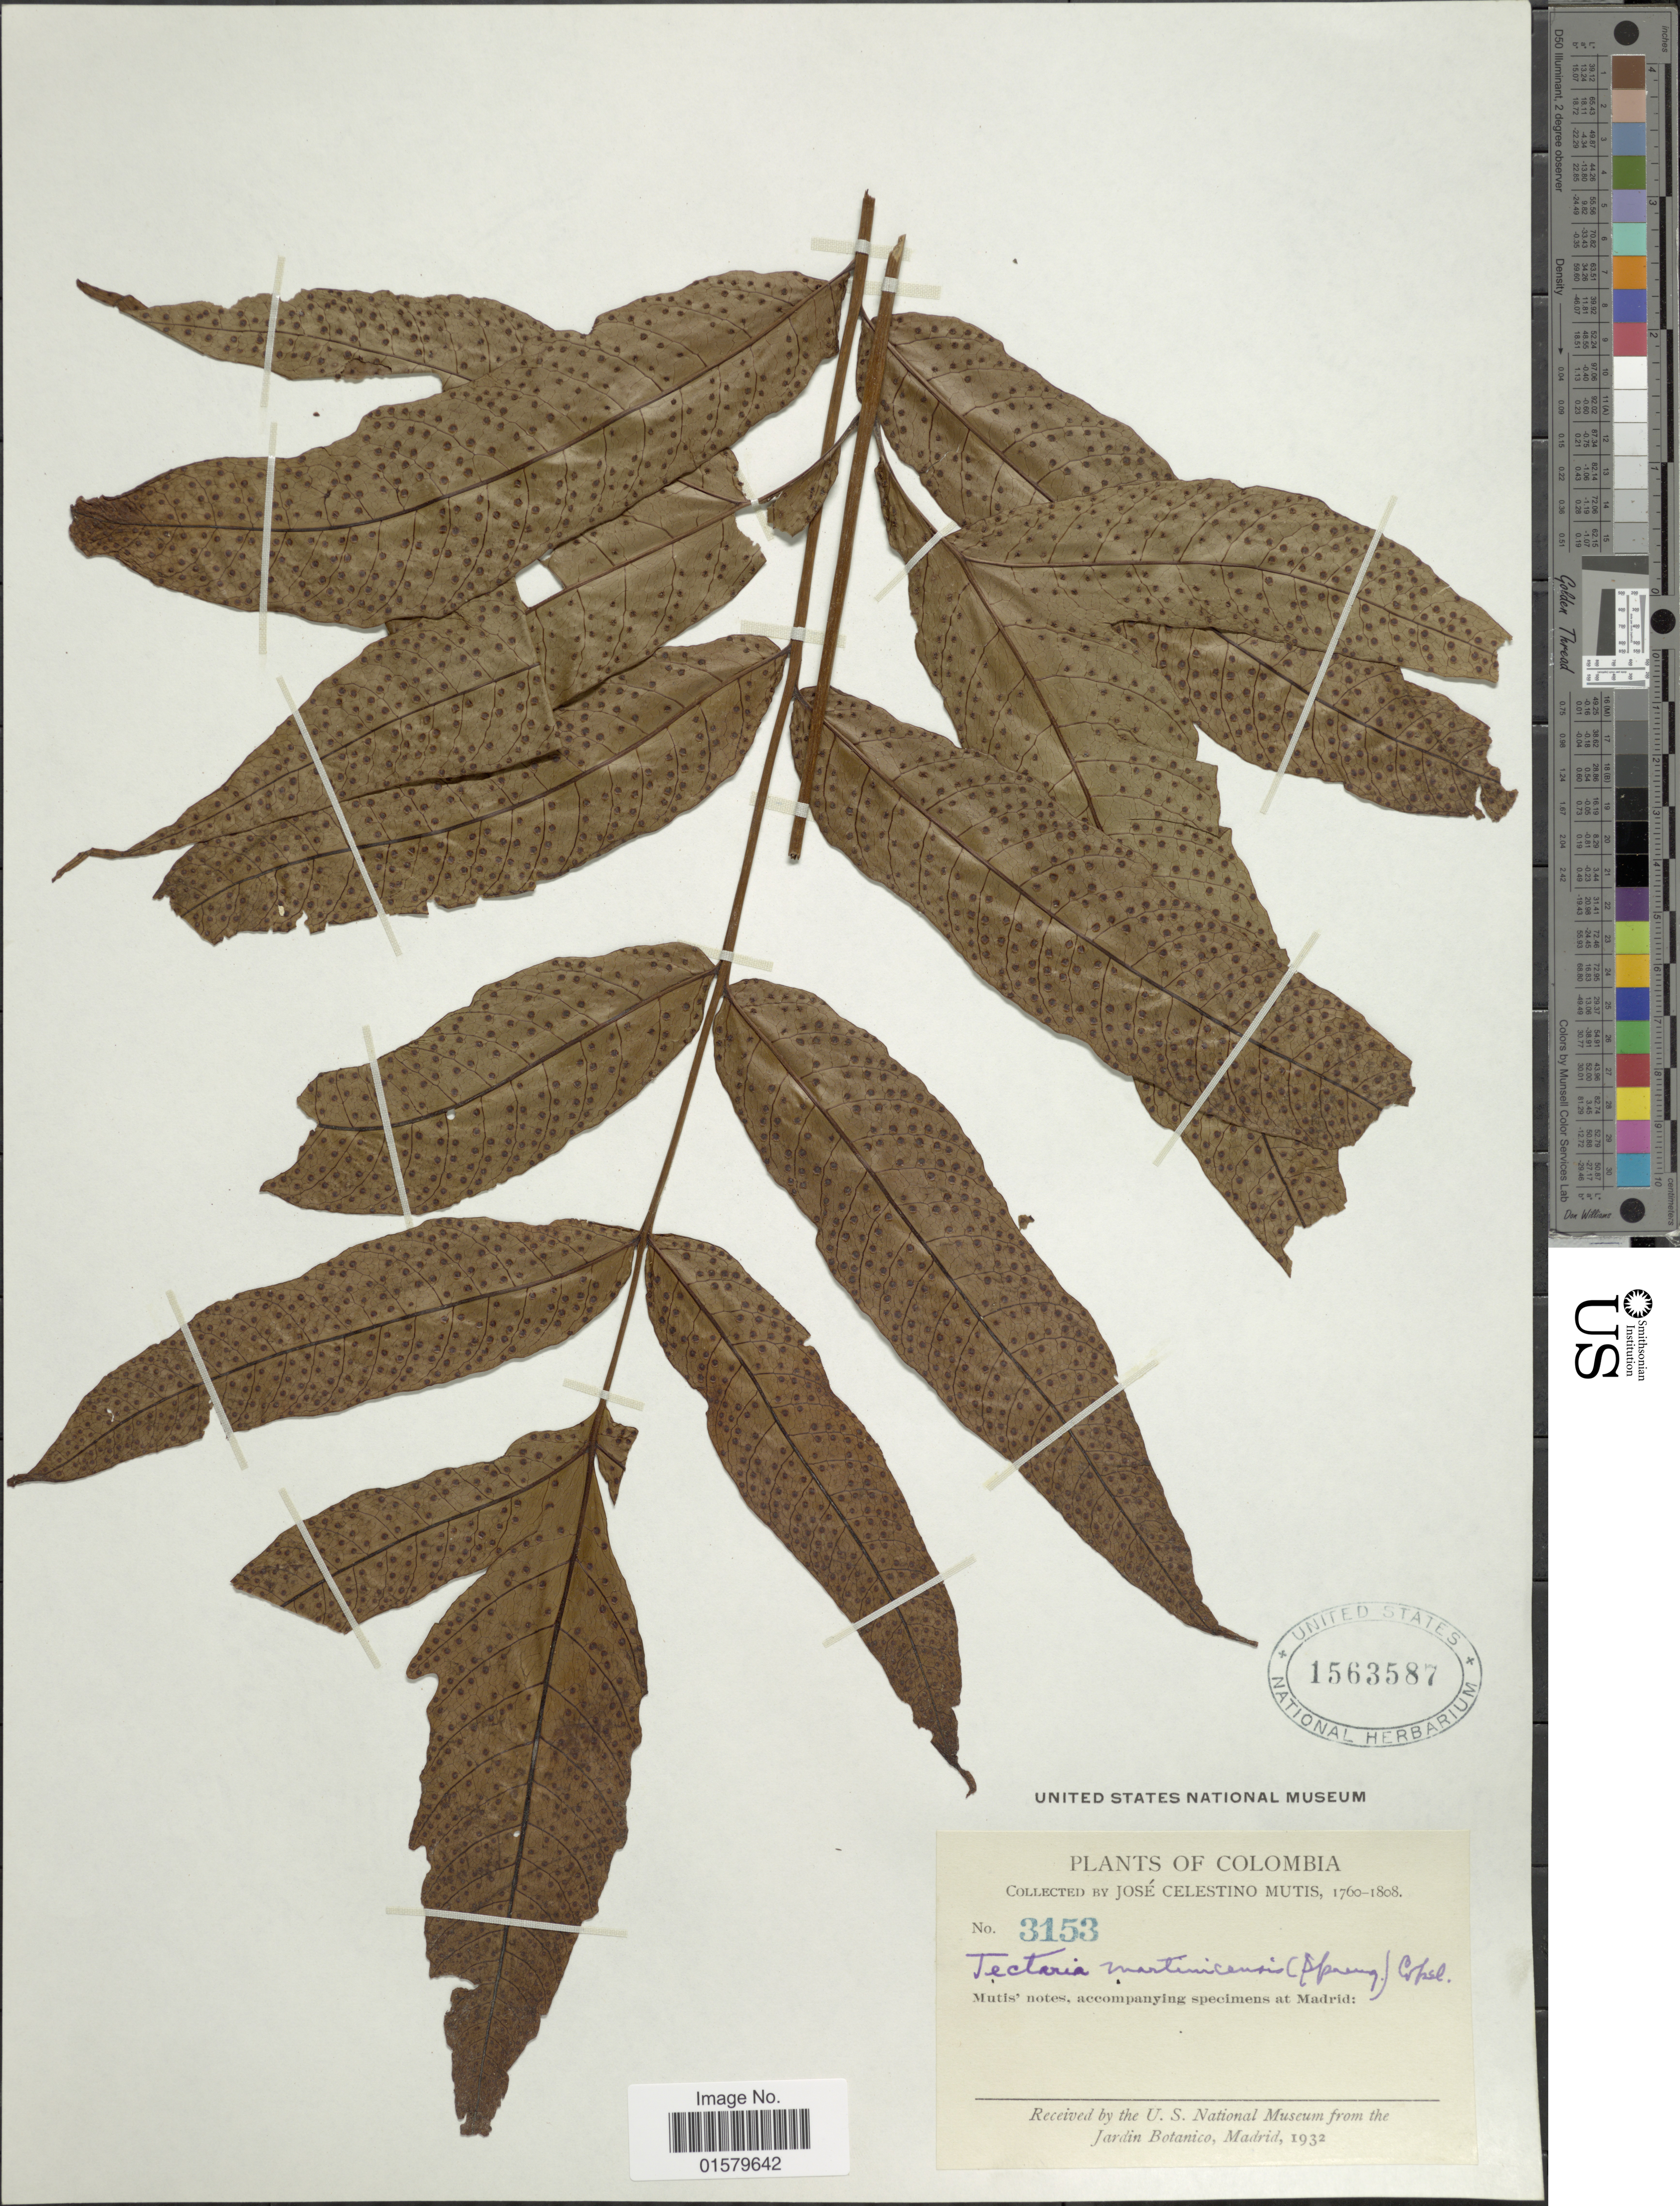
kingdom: Plantae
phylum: Tracheophyta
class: Polypodiopsida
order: Polypodiales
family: Tectariaceae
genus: Tectaria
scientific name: Tectaria incisa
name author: Cav.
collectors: J. C. B. Mutis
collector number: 3153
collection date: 1760/1808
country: Colombia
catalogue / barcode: US 1563587